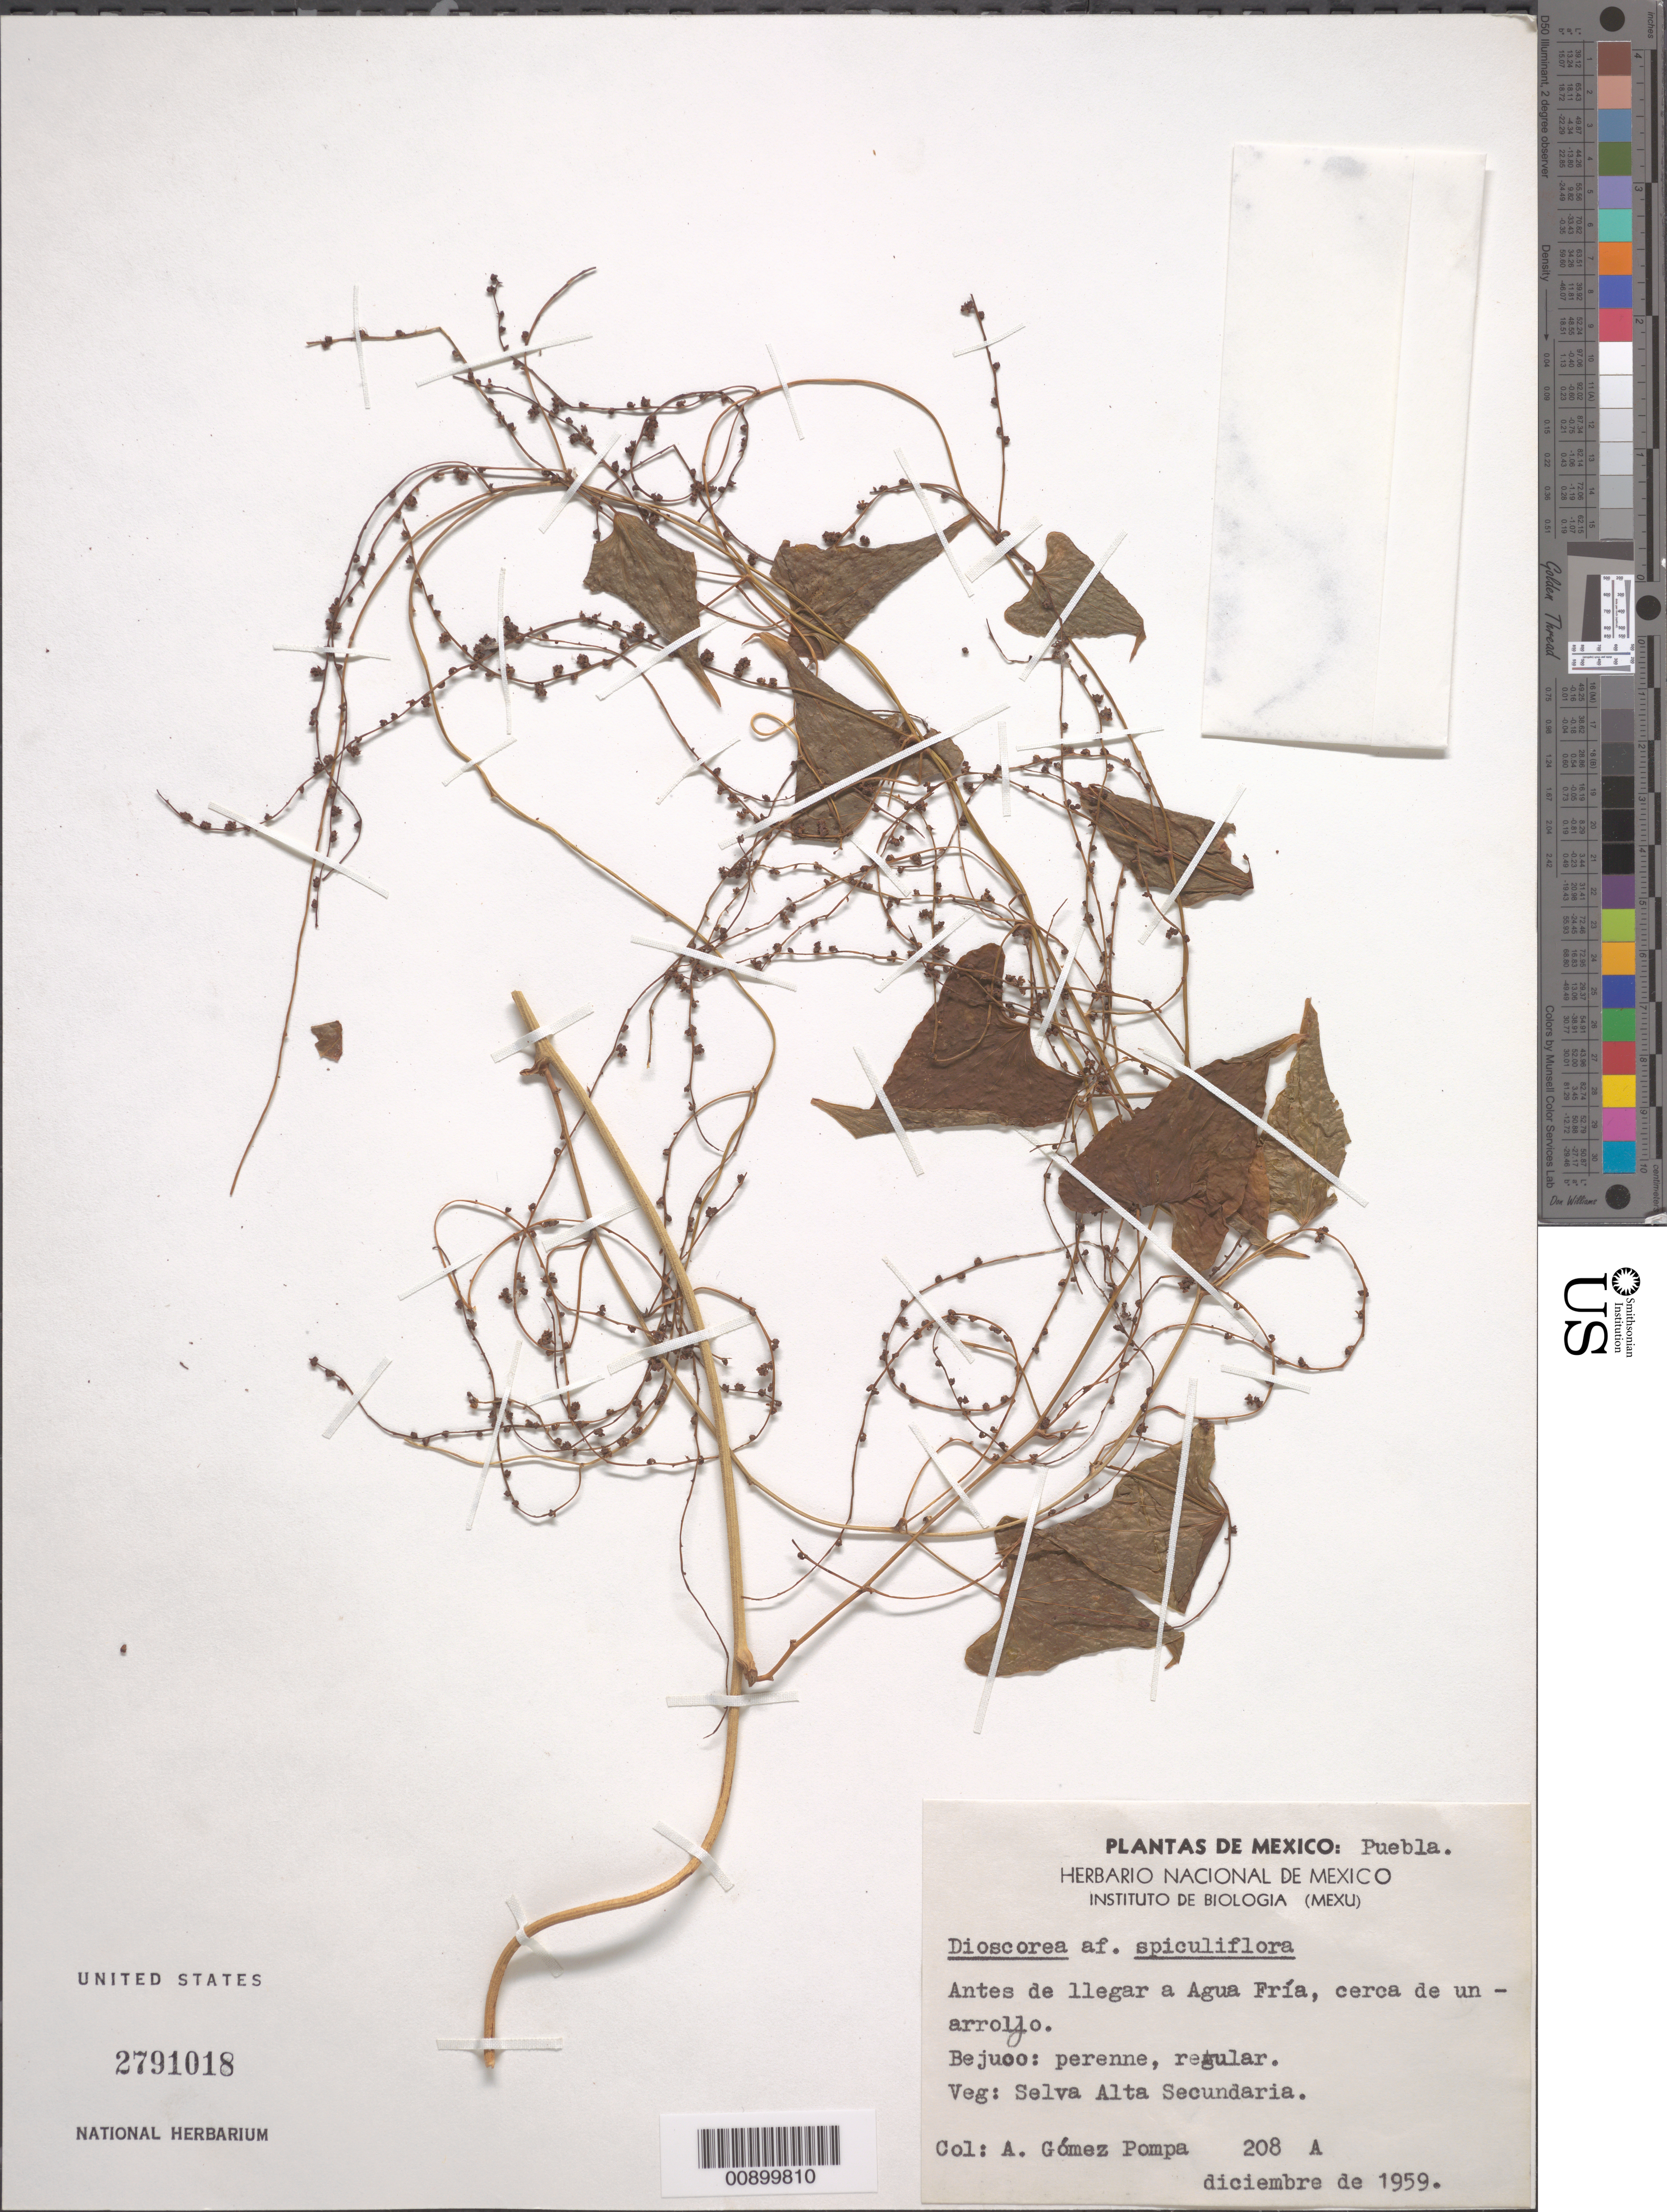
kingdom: Plantae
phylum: Tracheophyta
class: Liliopsida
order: Dioscoreales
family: Dioscoreaceae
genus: Dioscorea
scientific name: Dioscorea spiculiflora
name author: Hemsl.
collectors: A. Gómez Pompa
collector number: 208 A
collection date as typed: Dec 1959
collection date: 1959-12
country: Mexico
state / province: Puebla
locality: Antes de llegar a Agua Fría. Puebla.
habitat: Cerca de un arroyo. Veg. Selva Alta Secundaria.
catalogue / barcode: US 2791018